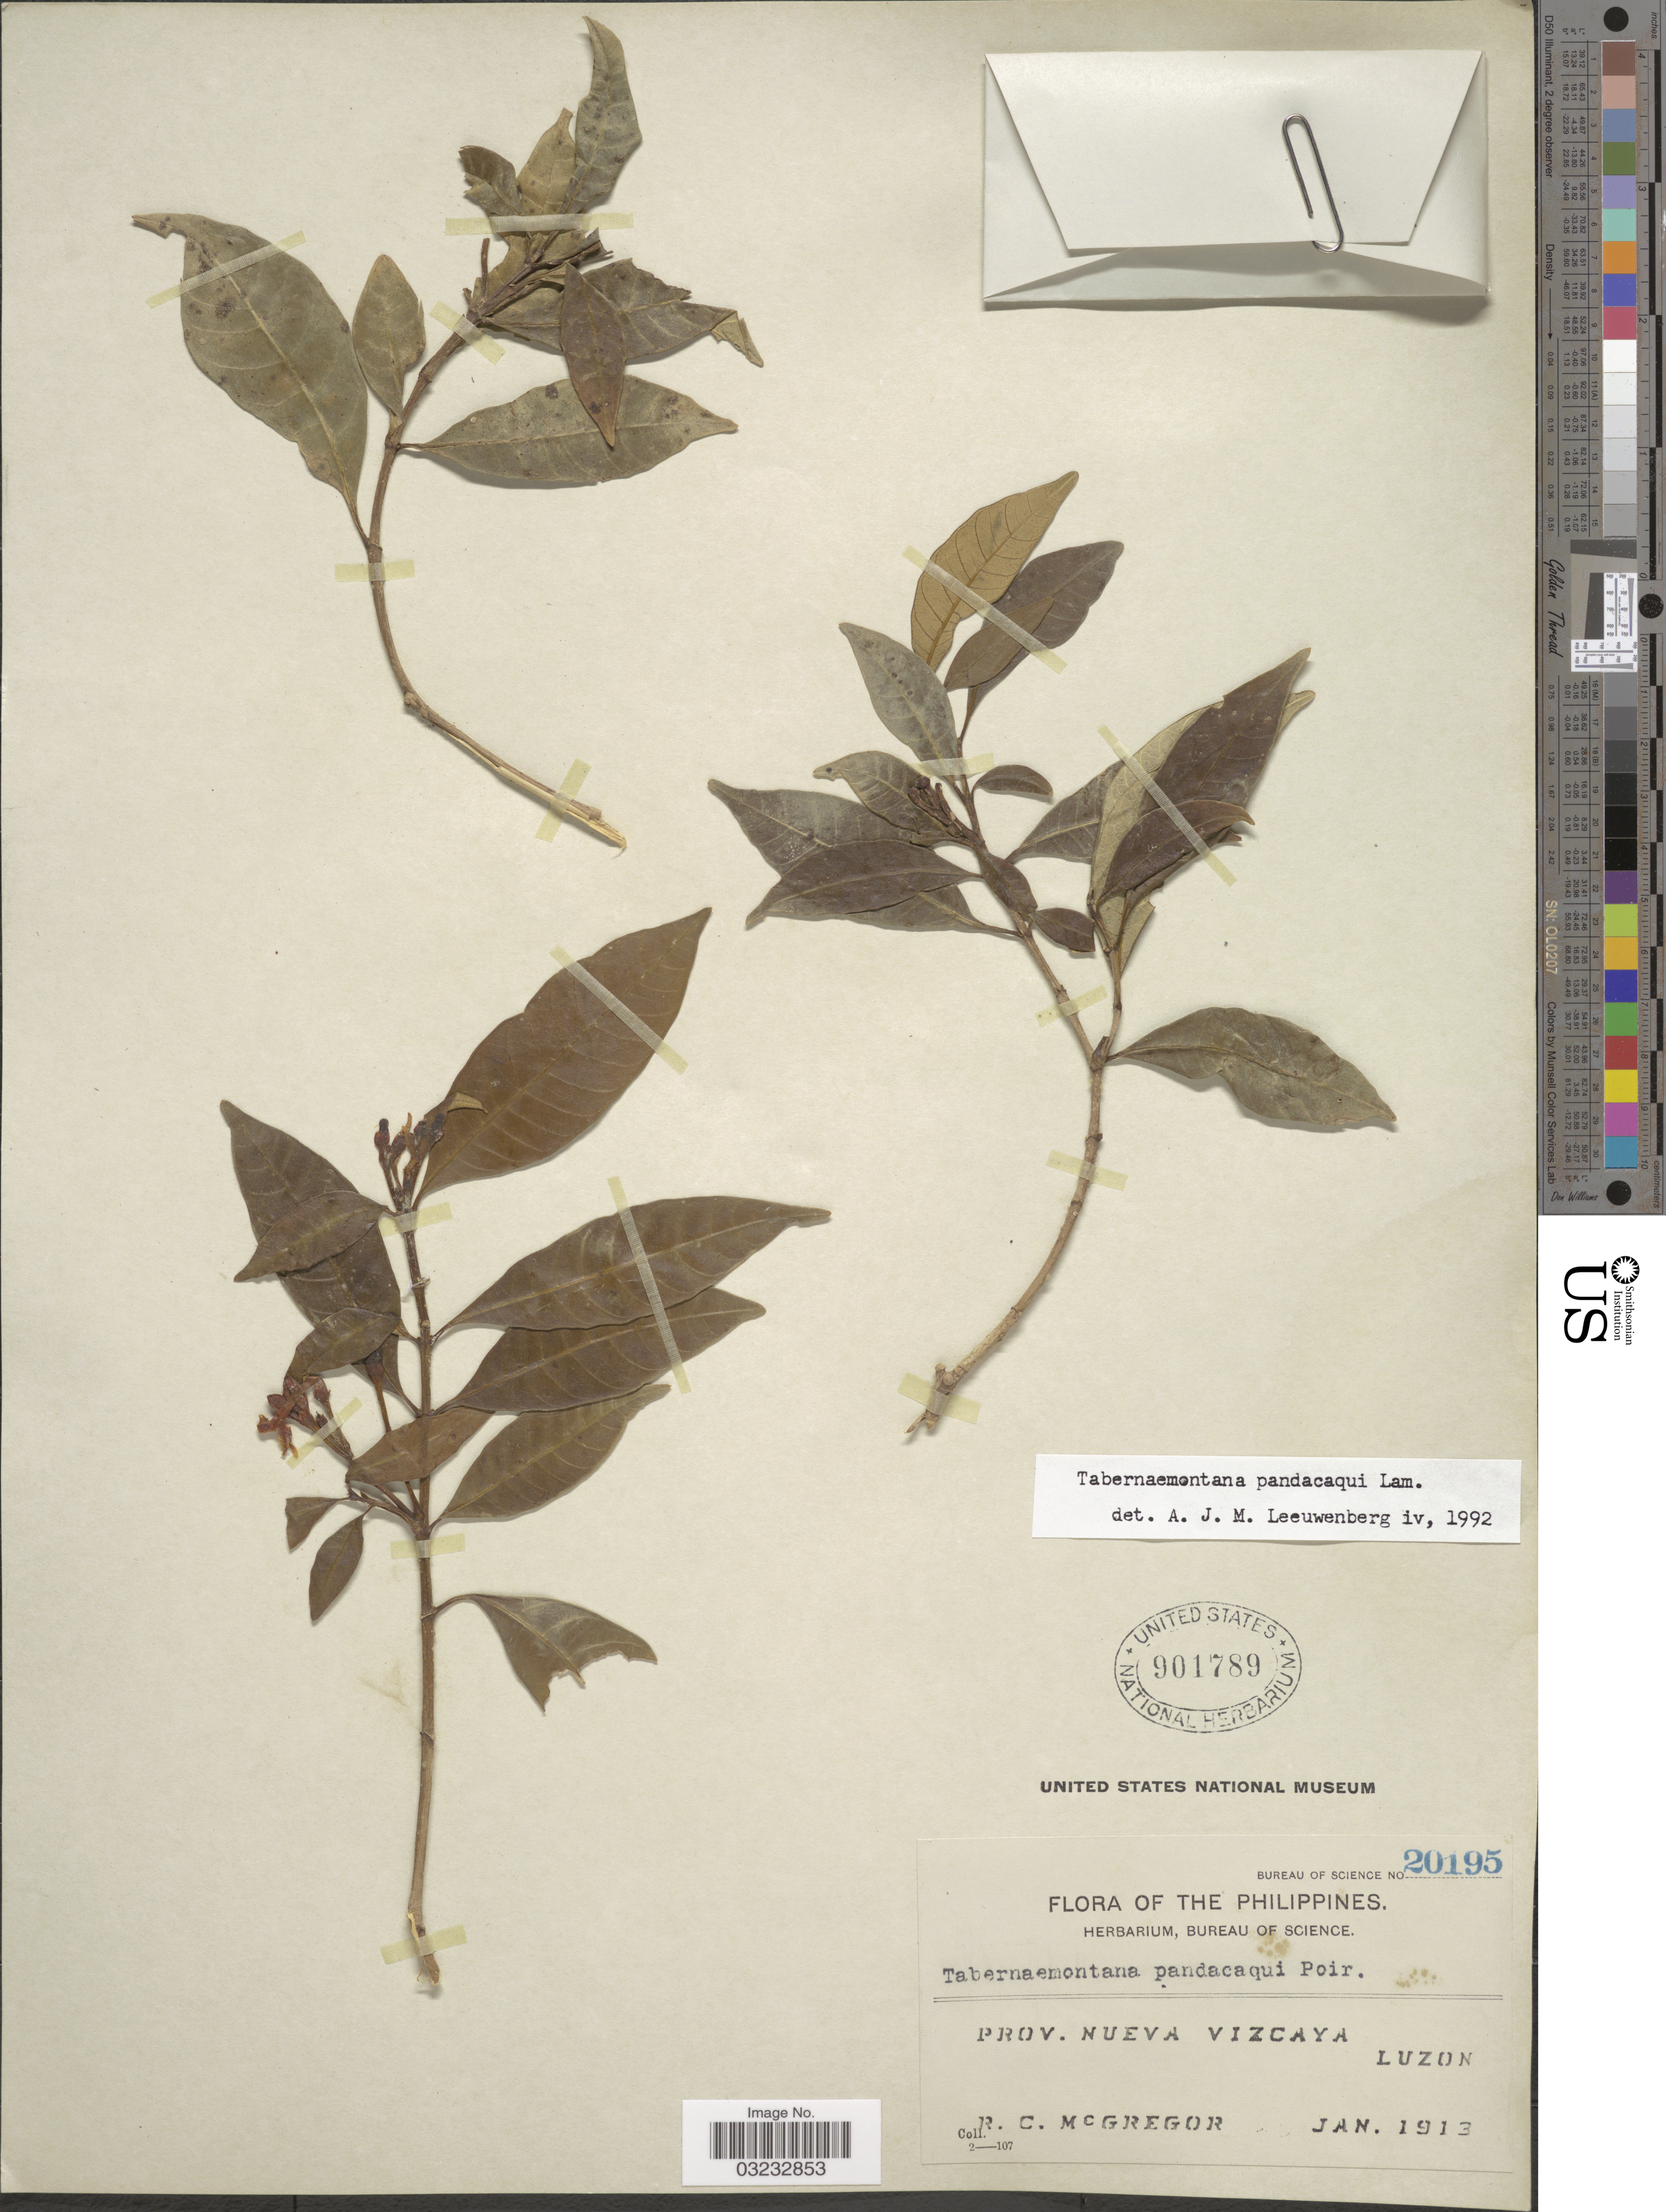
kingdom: Plantae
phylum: Tracheophyta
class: Magnoliopsida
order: Gentianales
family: Apocynaceae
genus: Tabernaemontana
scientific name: Tabernaemontana pandacaqui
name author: Poir.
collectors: R. C. McGregor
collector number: Bureau of Science 20195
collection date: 1913-01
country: Philippines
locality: Prov. Nueva Vizcaya, Luzon.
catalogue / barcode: US 901789